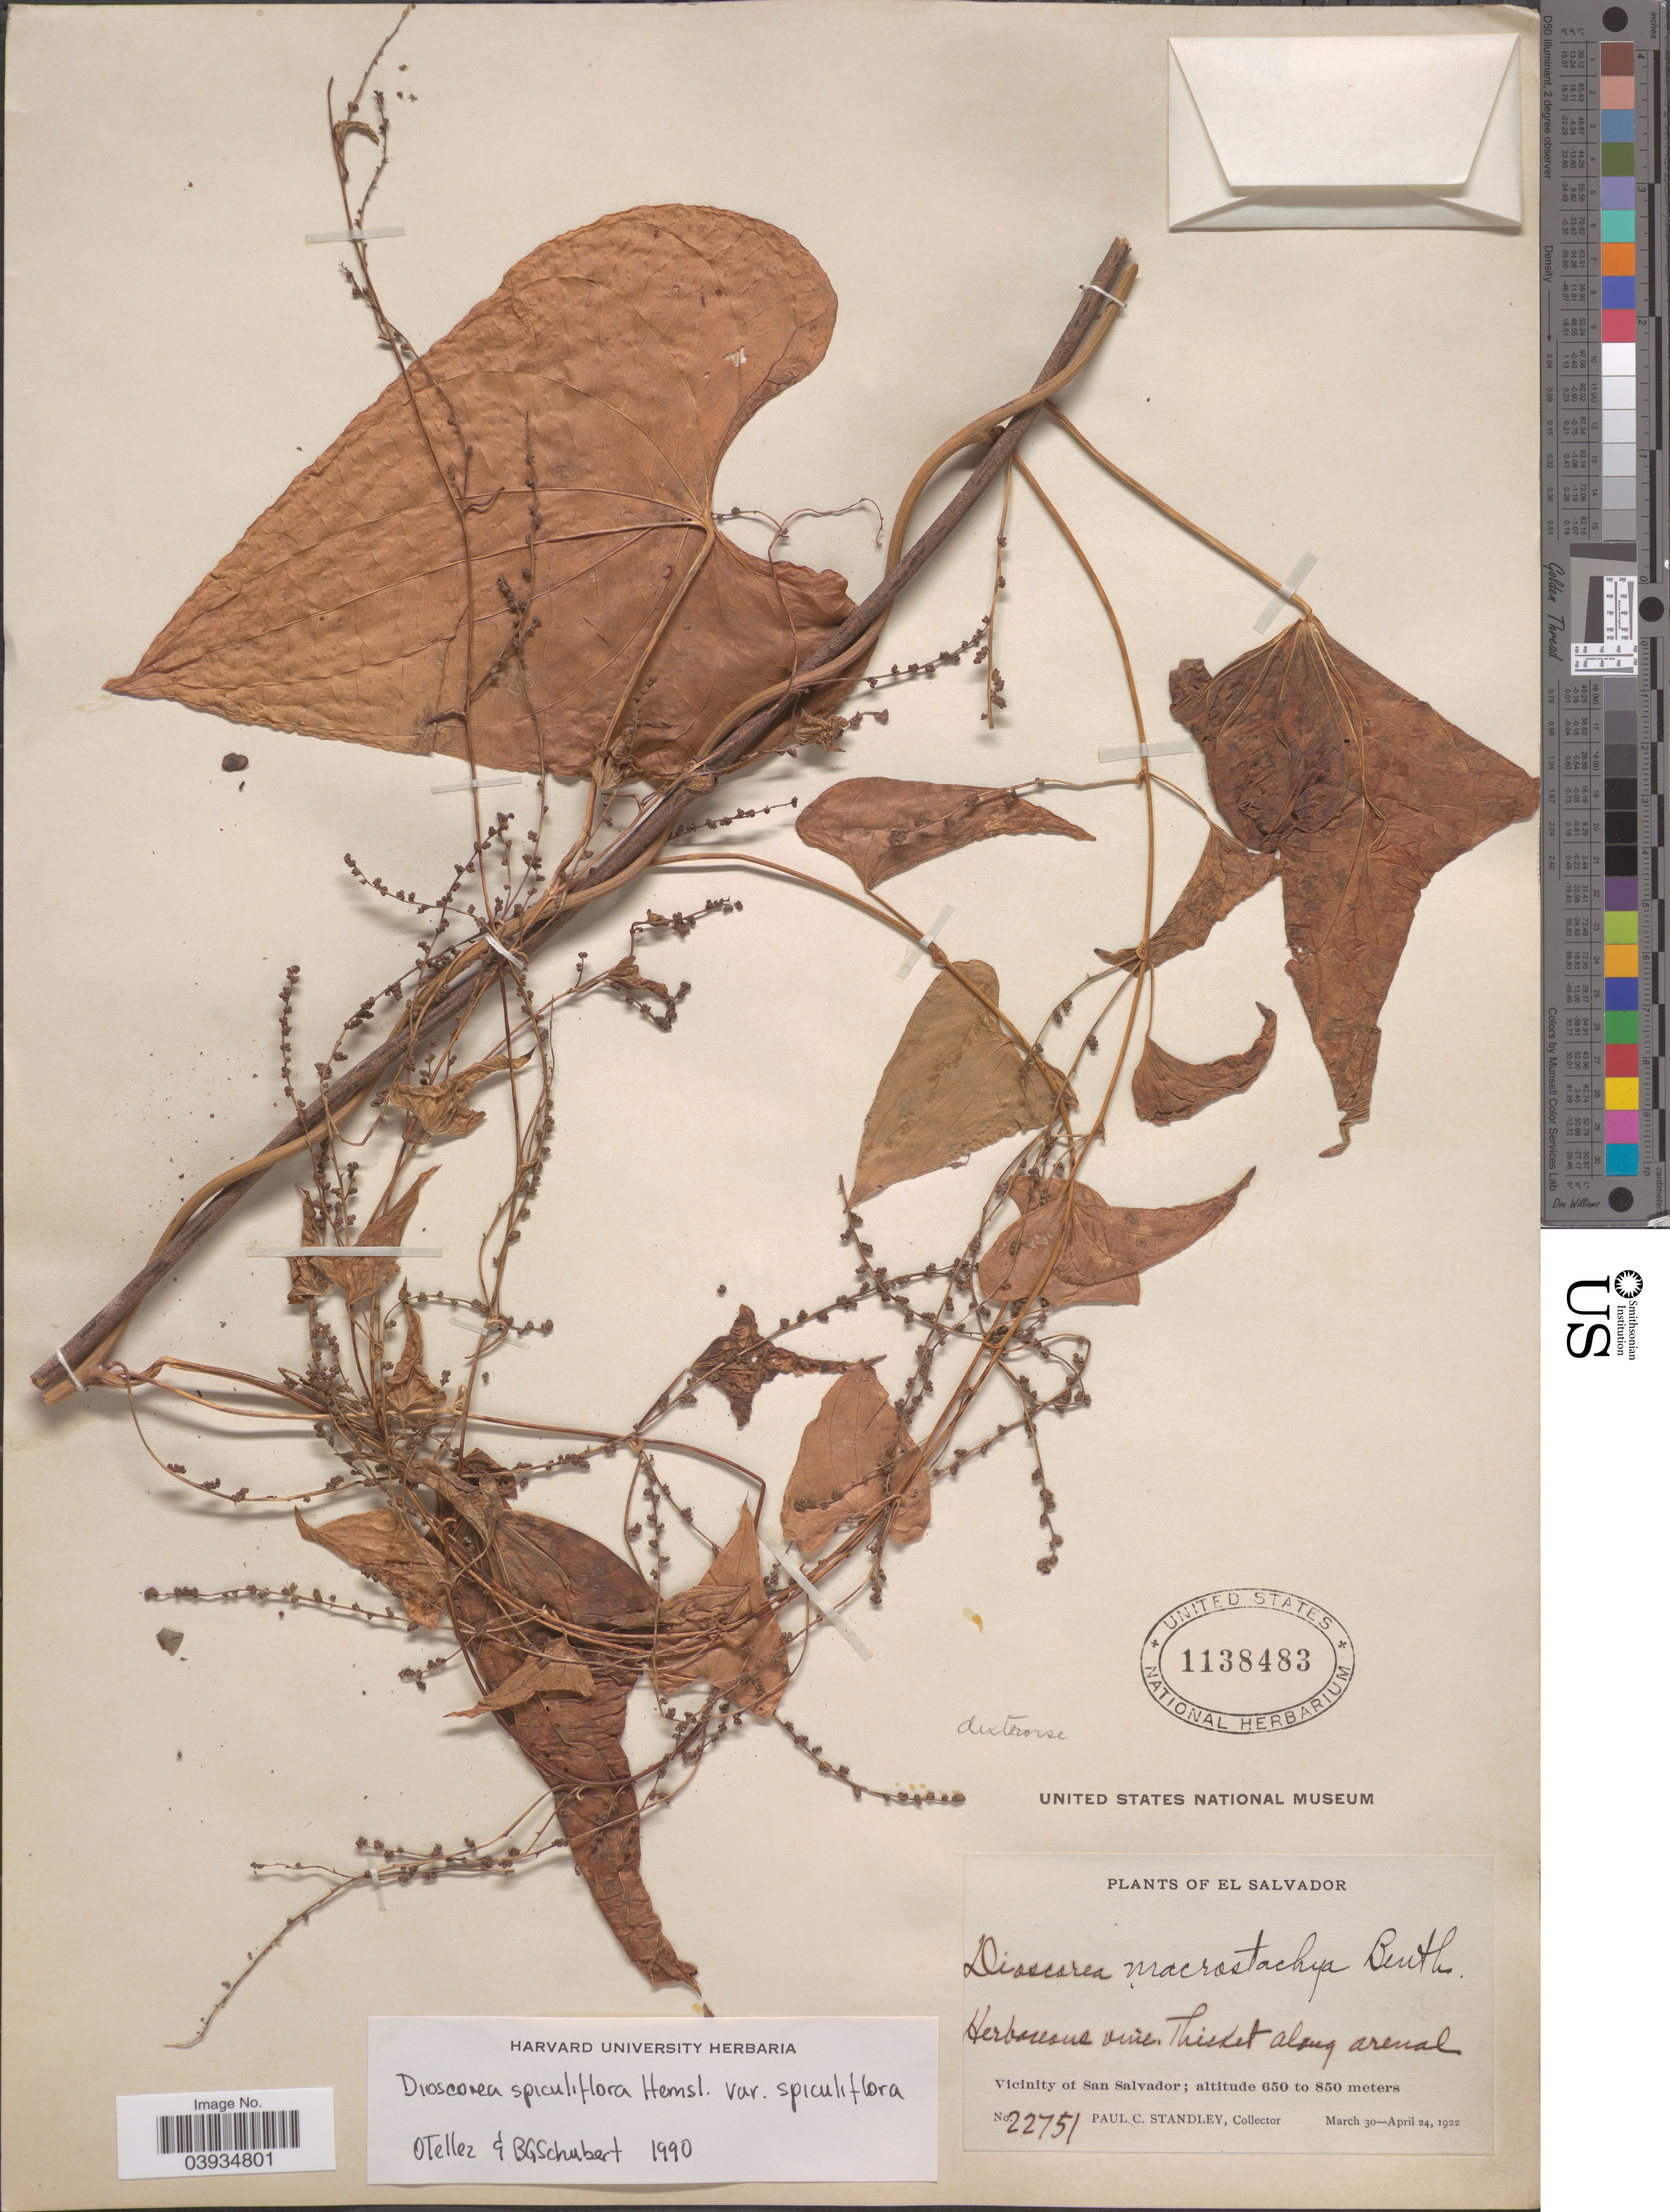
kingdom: Plantae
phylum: Tracheophyta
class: Liliopsida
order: Dioscoreales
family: Dioscoreaceae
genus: Dioscorea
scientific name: Dioscorea spiculiflora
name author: Hemsl.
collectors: P. C. Standley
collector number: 22751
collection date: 1922-03-30/1922-04-24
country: El Salvador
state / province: San Salvador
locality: Thicket along arenal. Vicinity of San Salvador.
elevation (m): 650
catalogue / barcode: US 1138483